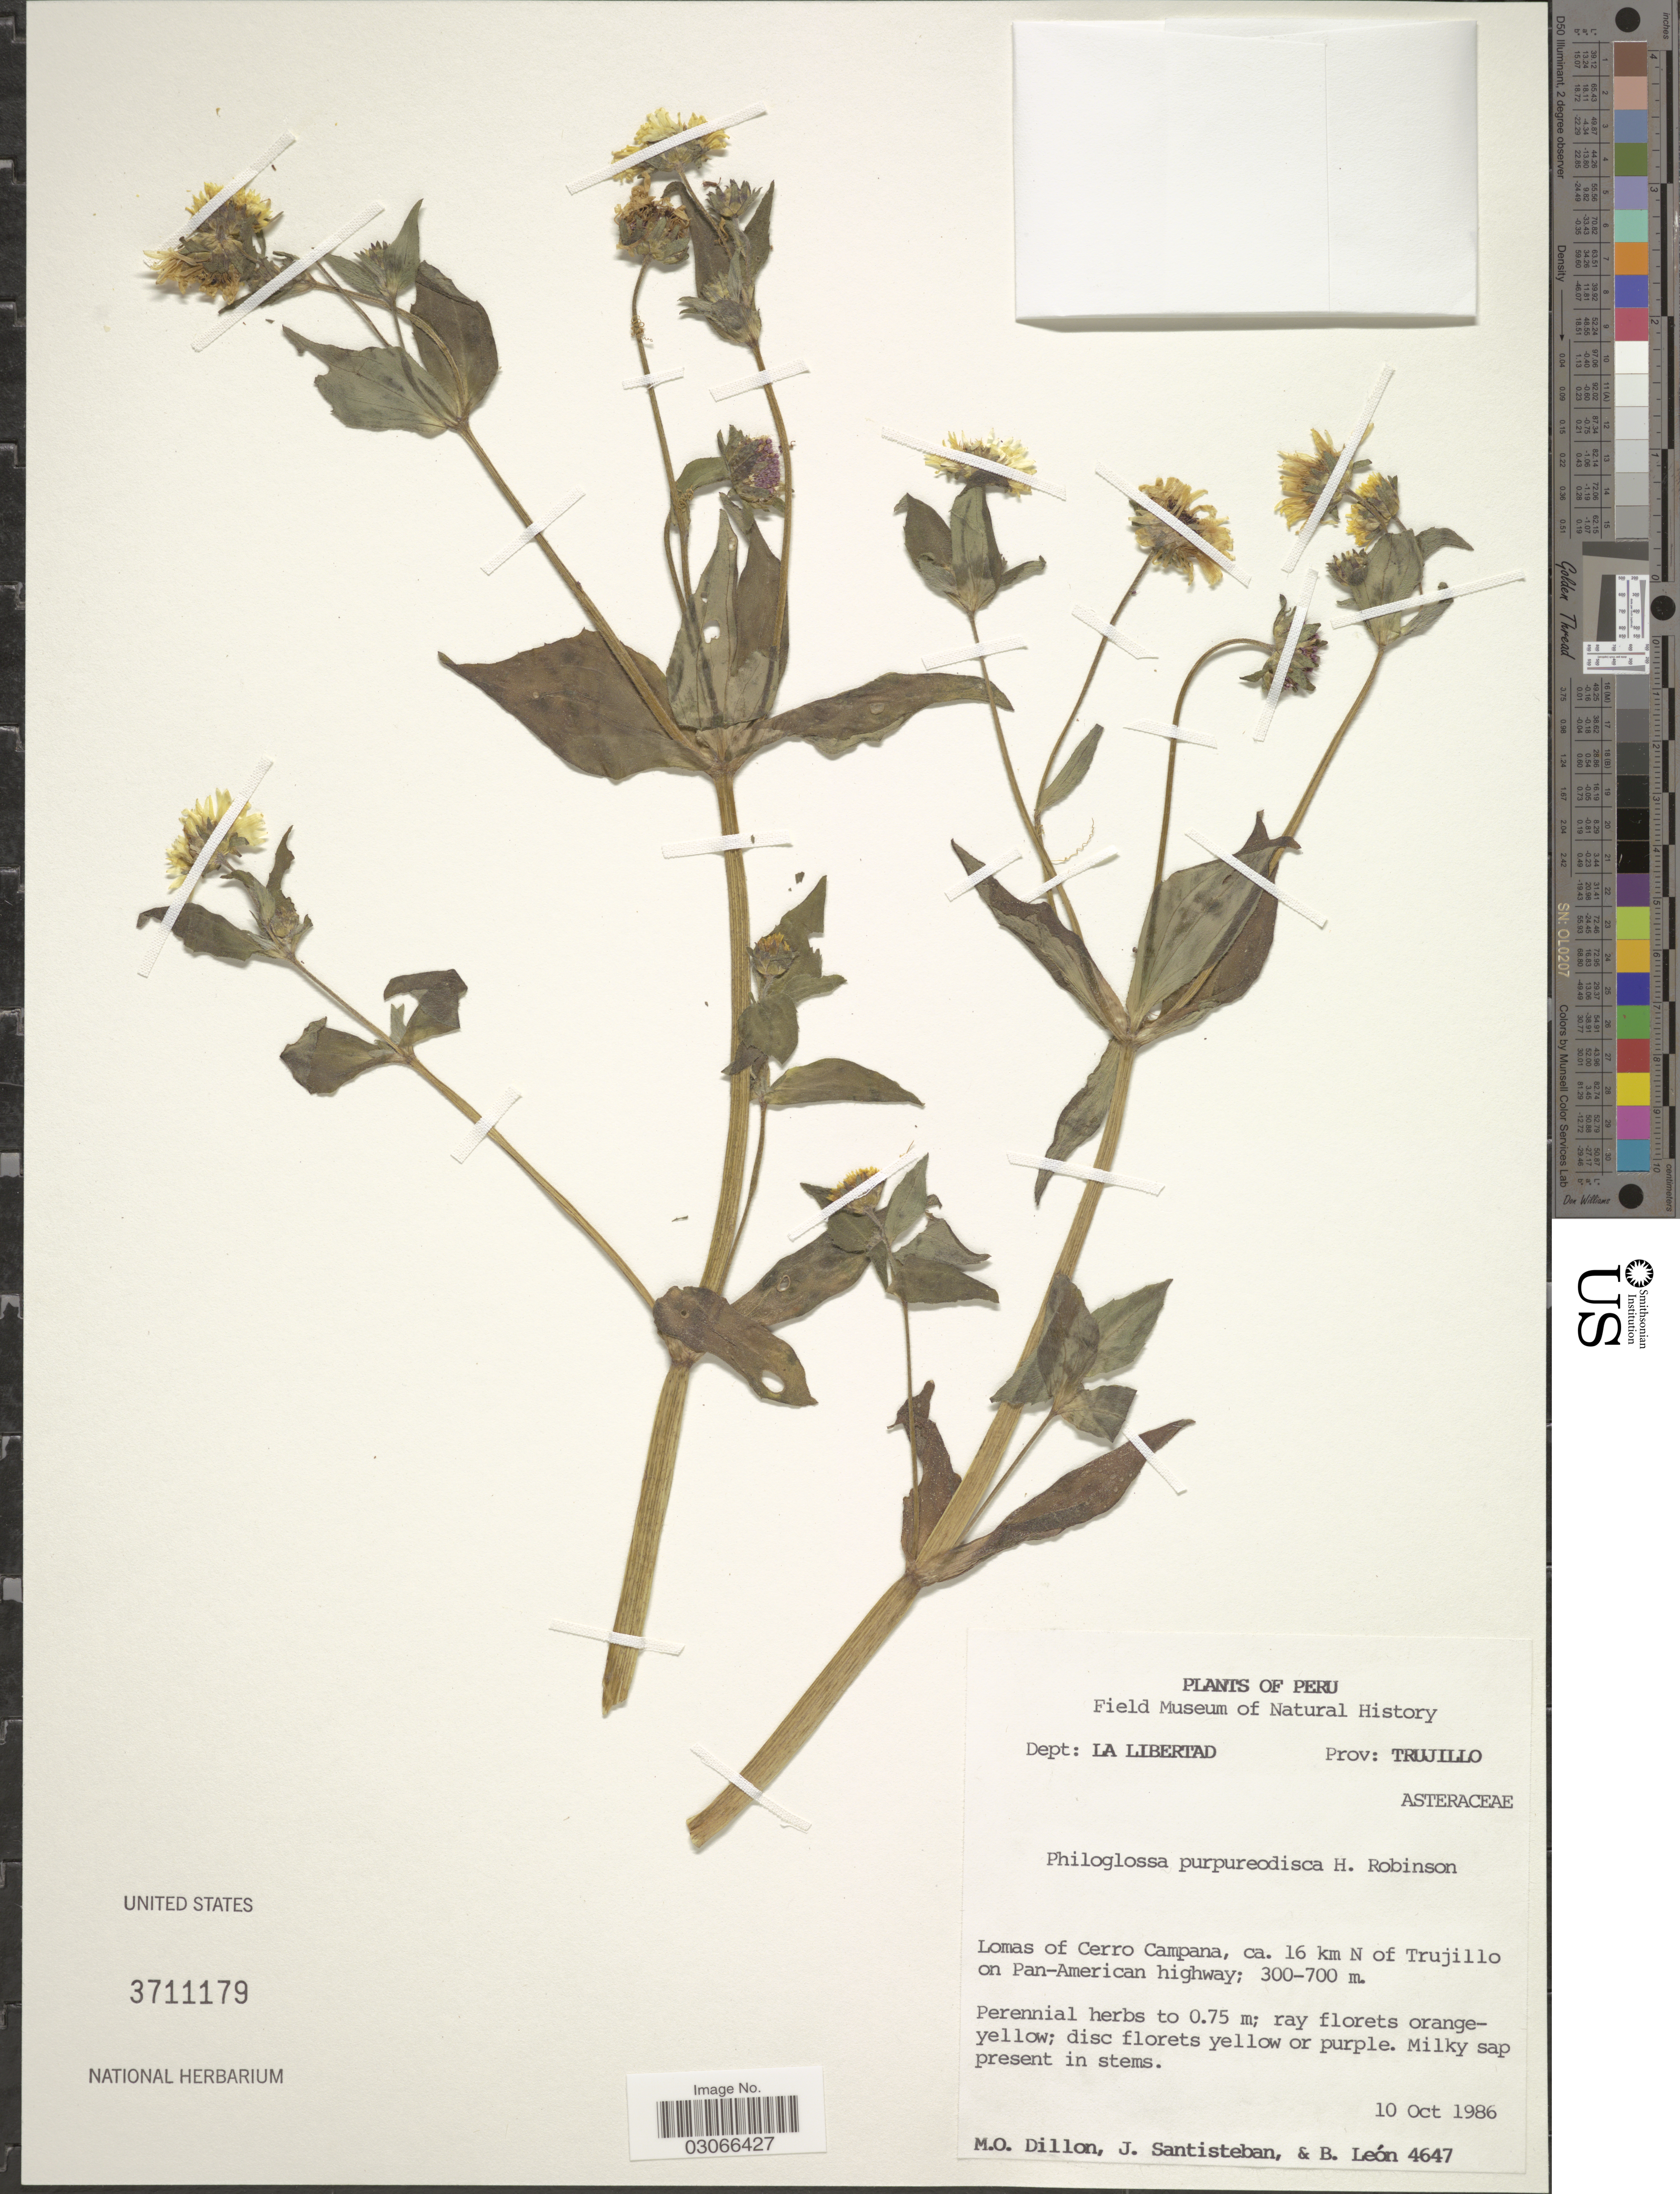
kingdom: Plantae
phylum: Tracheophyta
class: Magnoliopsida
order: Asterales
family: Asteraceae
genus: Philoglossa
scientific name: Philoglossa purpureodisca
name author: H. Rob.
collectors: M. O. Dillon, J. Santisteban & B. León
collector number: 4647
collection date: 1986-10-10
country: Peru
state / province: La Libertad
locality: Dept.: La Libertad Prov.: Trujillo. Lomas of Cerro Campana, ca. 16 km N of Trujillo on Pan-American highway.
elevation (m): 300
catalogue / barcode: US 3711179